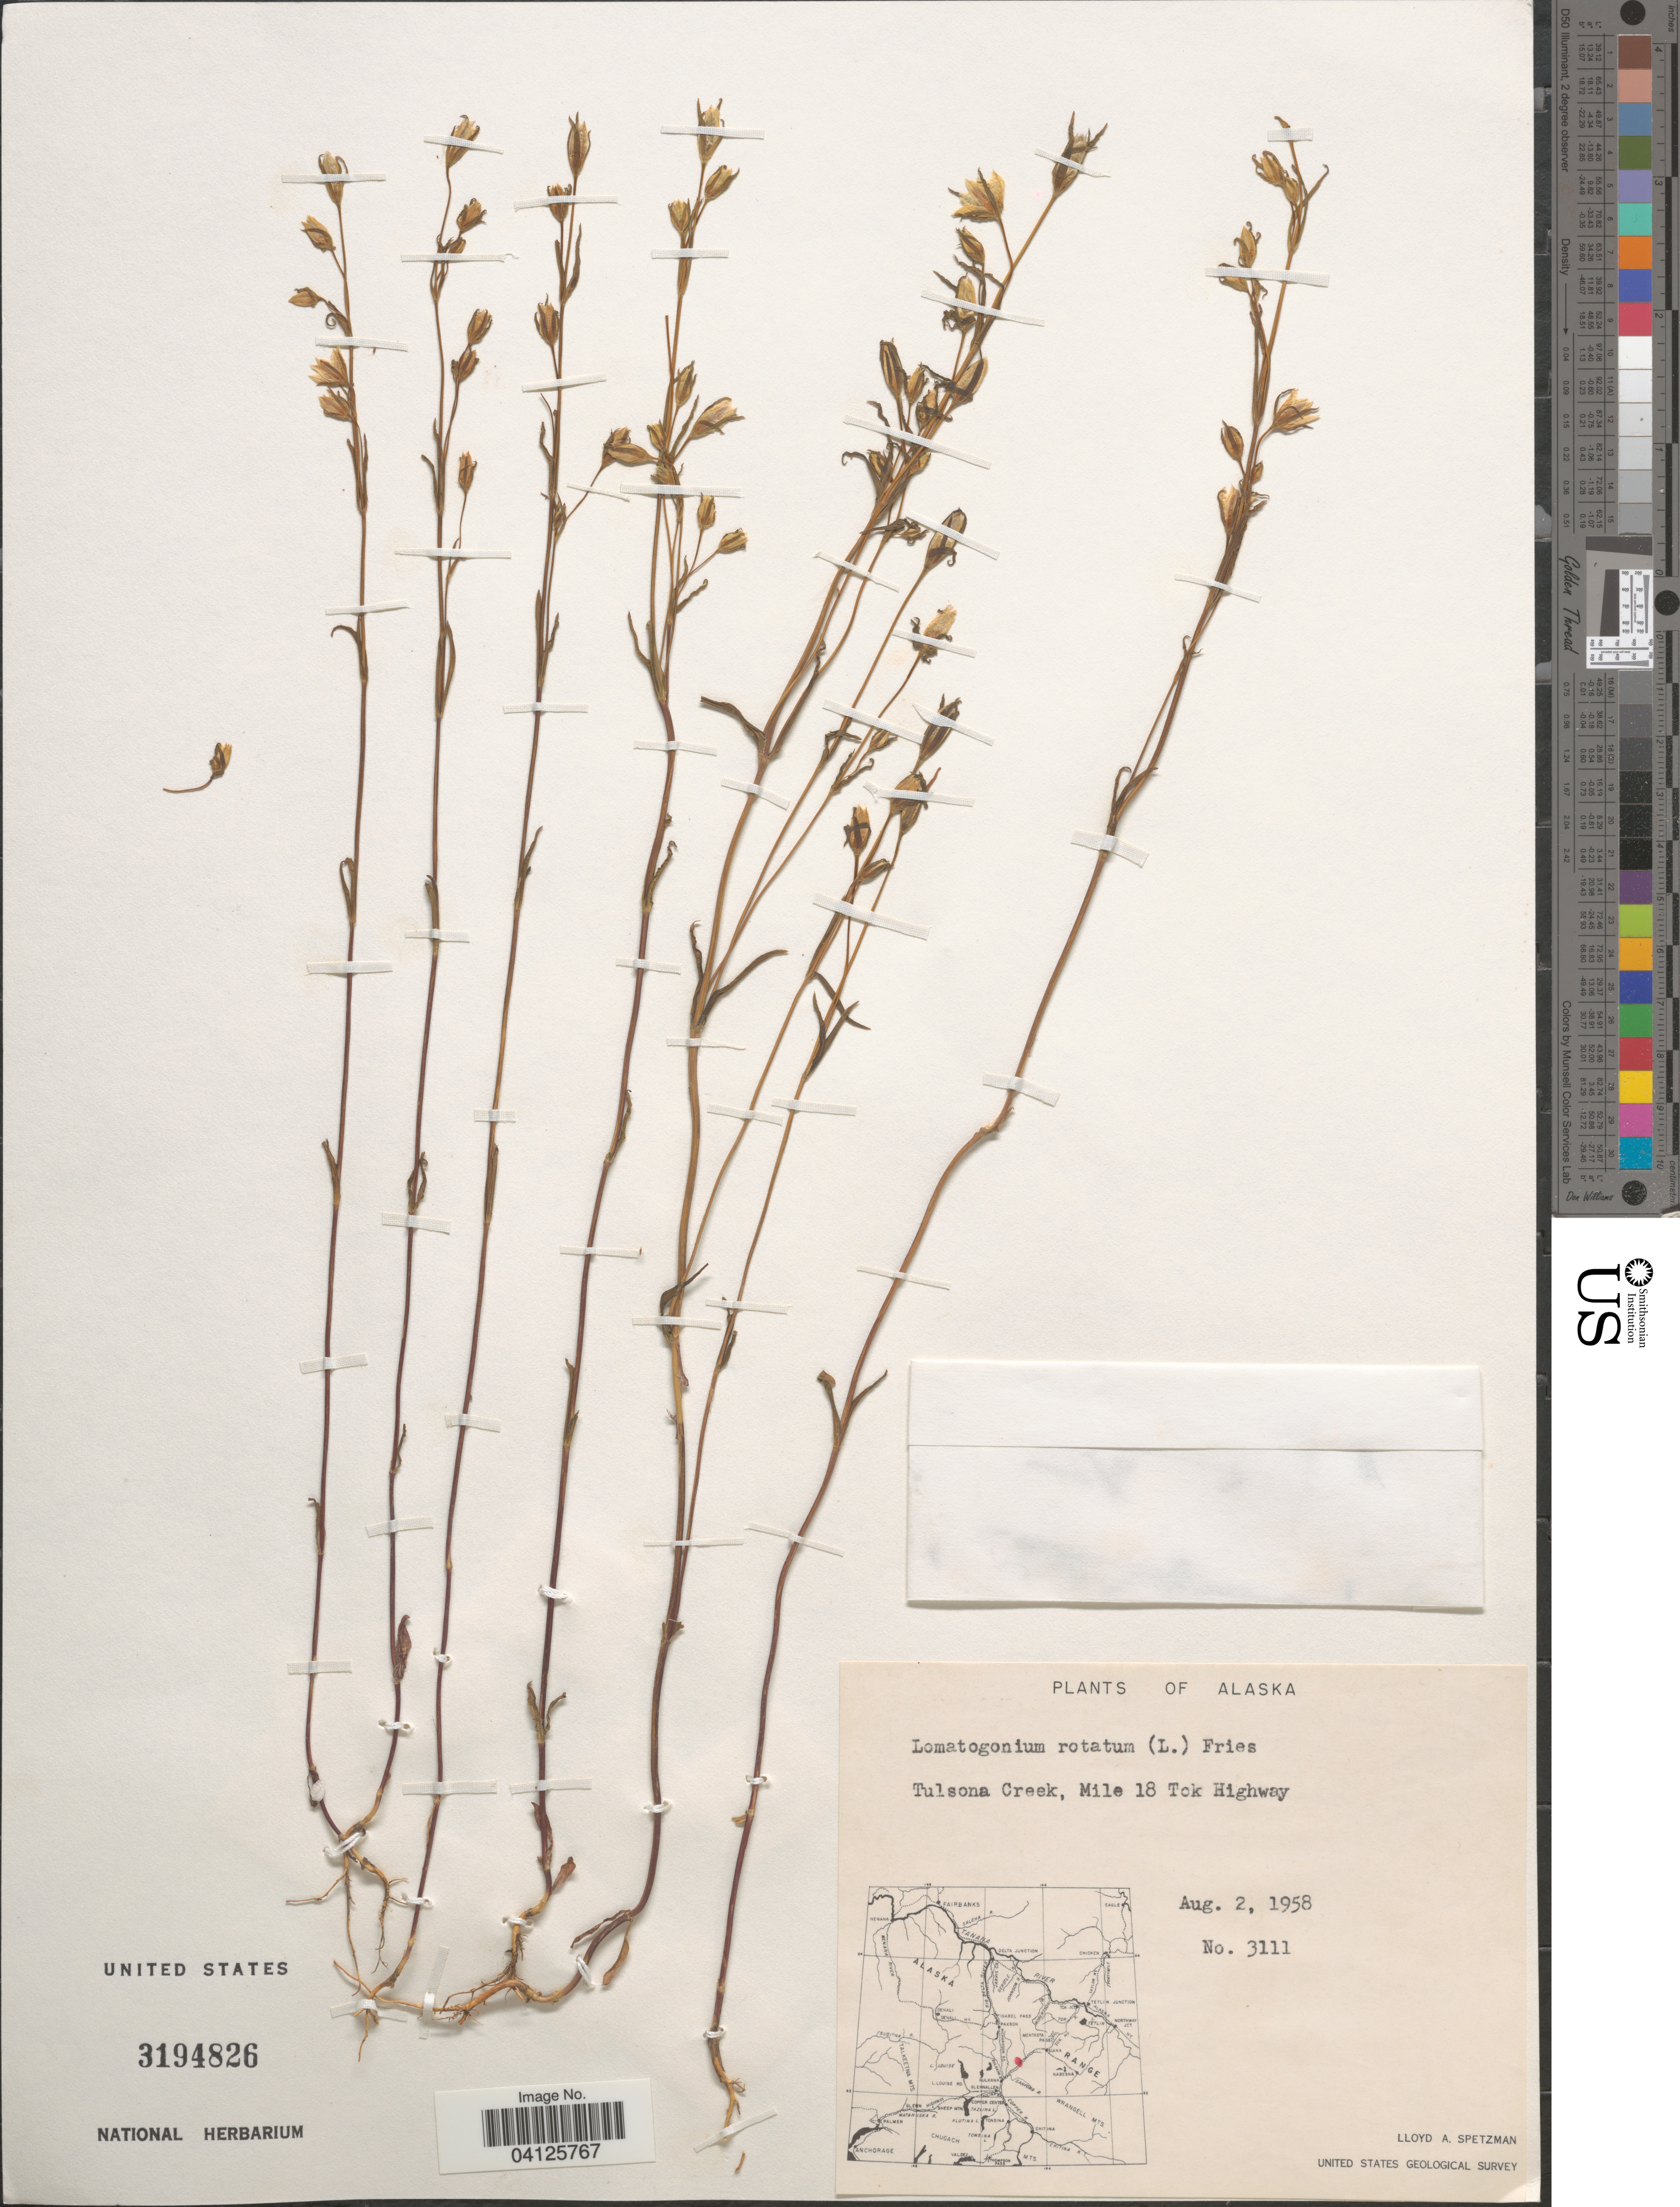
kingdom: Plantae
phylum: Tracheophyta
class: Magnoliopsida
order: Gentianales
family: Gentianaceae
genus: Lomatogonium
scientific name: Lomatogonium rotatum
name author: (L.) Fr.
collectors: L. Spetzman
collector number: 3111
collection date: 1958-08-02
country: United States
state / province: Alaska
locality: Tulsona Creek, Mile 18 Tok Highway. United States Geological Survey.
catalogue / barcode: US 3194826